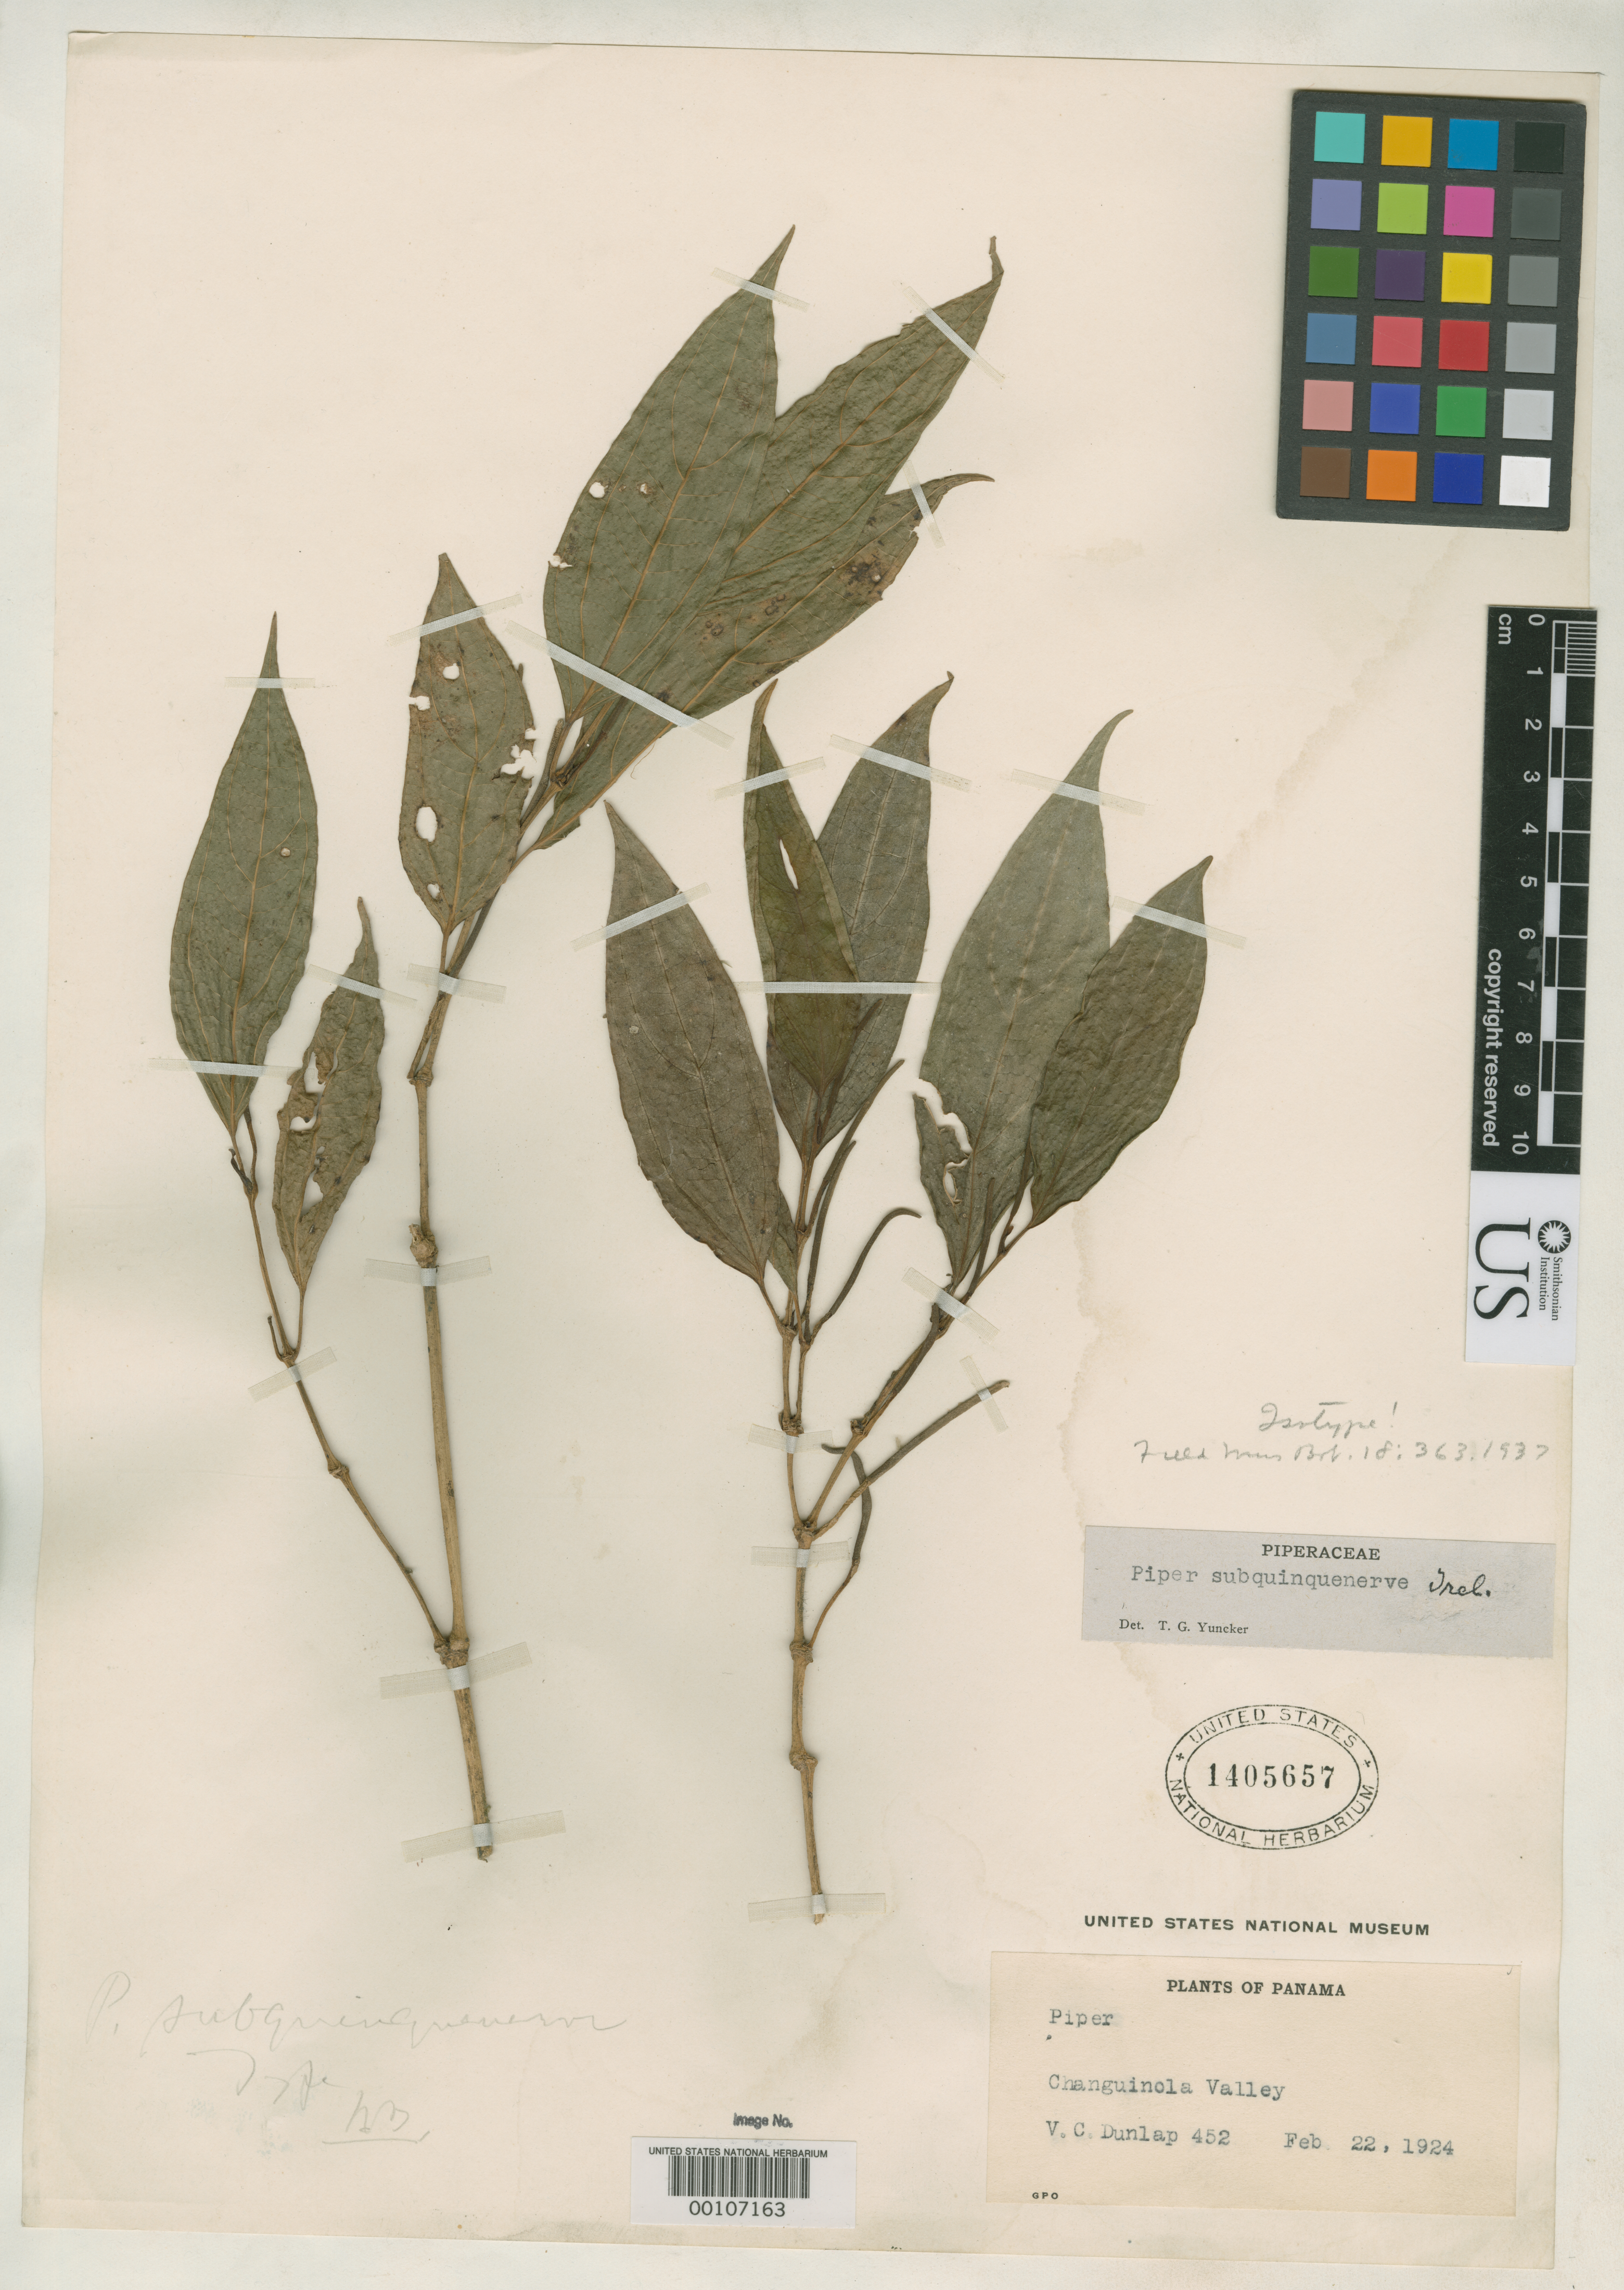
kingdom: Plantae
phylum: Tracheophyta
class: Magnoliopsida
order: Piperales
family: Piperaceae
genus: Piper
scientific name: Piper subquinquenerve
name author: Trel. in Standl.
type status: Isotype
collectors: V. C. Dunlap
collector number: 452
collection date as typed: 22 Feb 1924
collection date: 1924-02-22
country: Panama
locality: Changuinola Valley.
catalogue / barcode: US 1405657